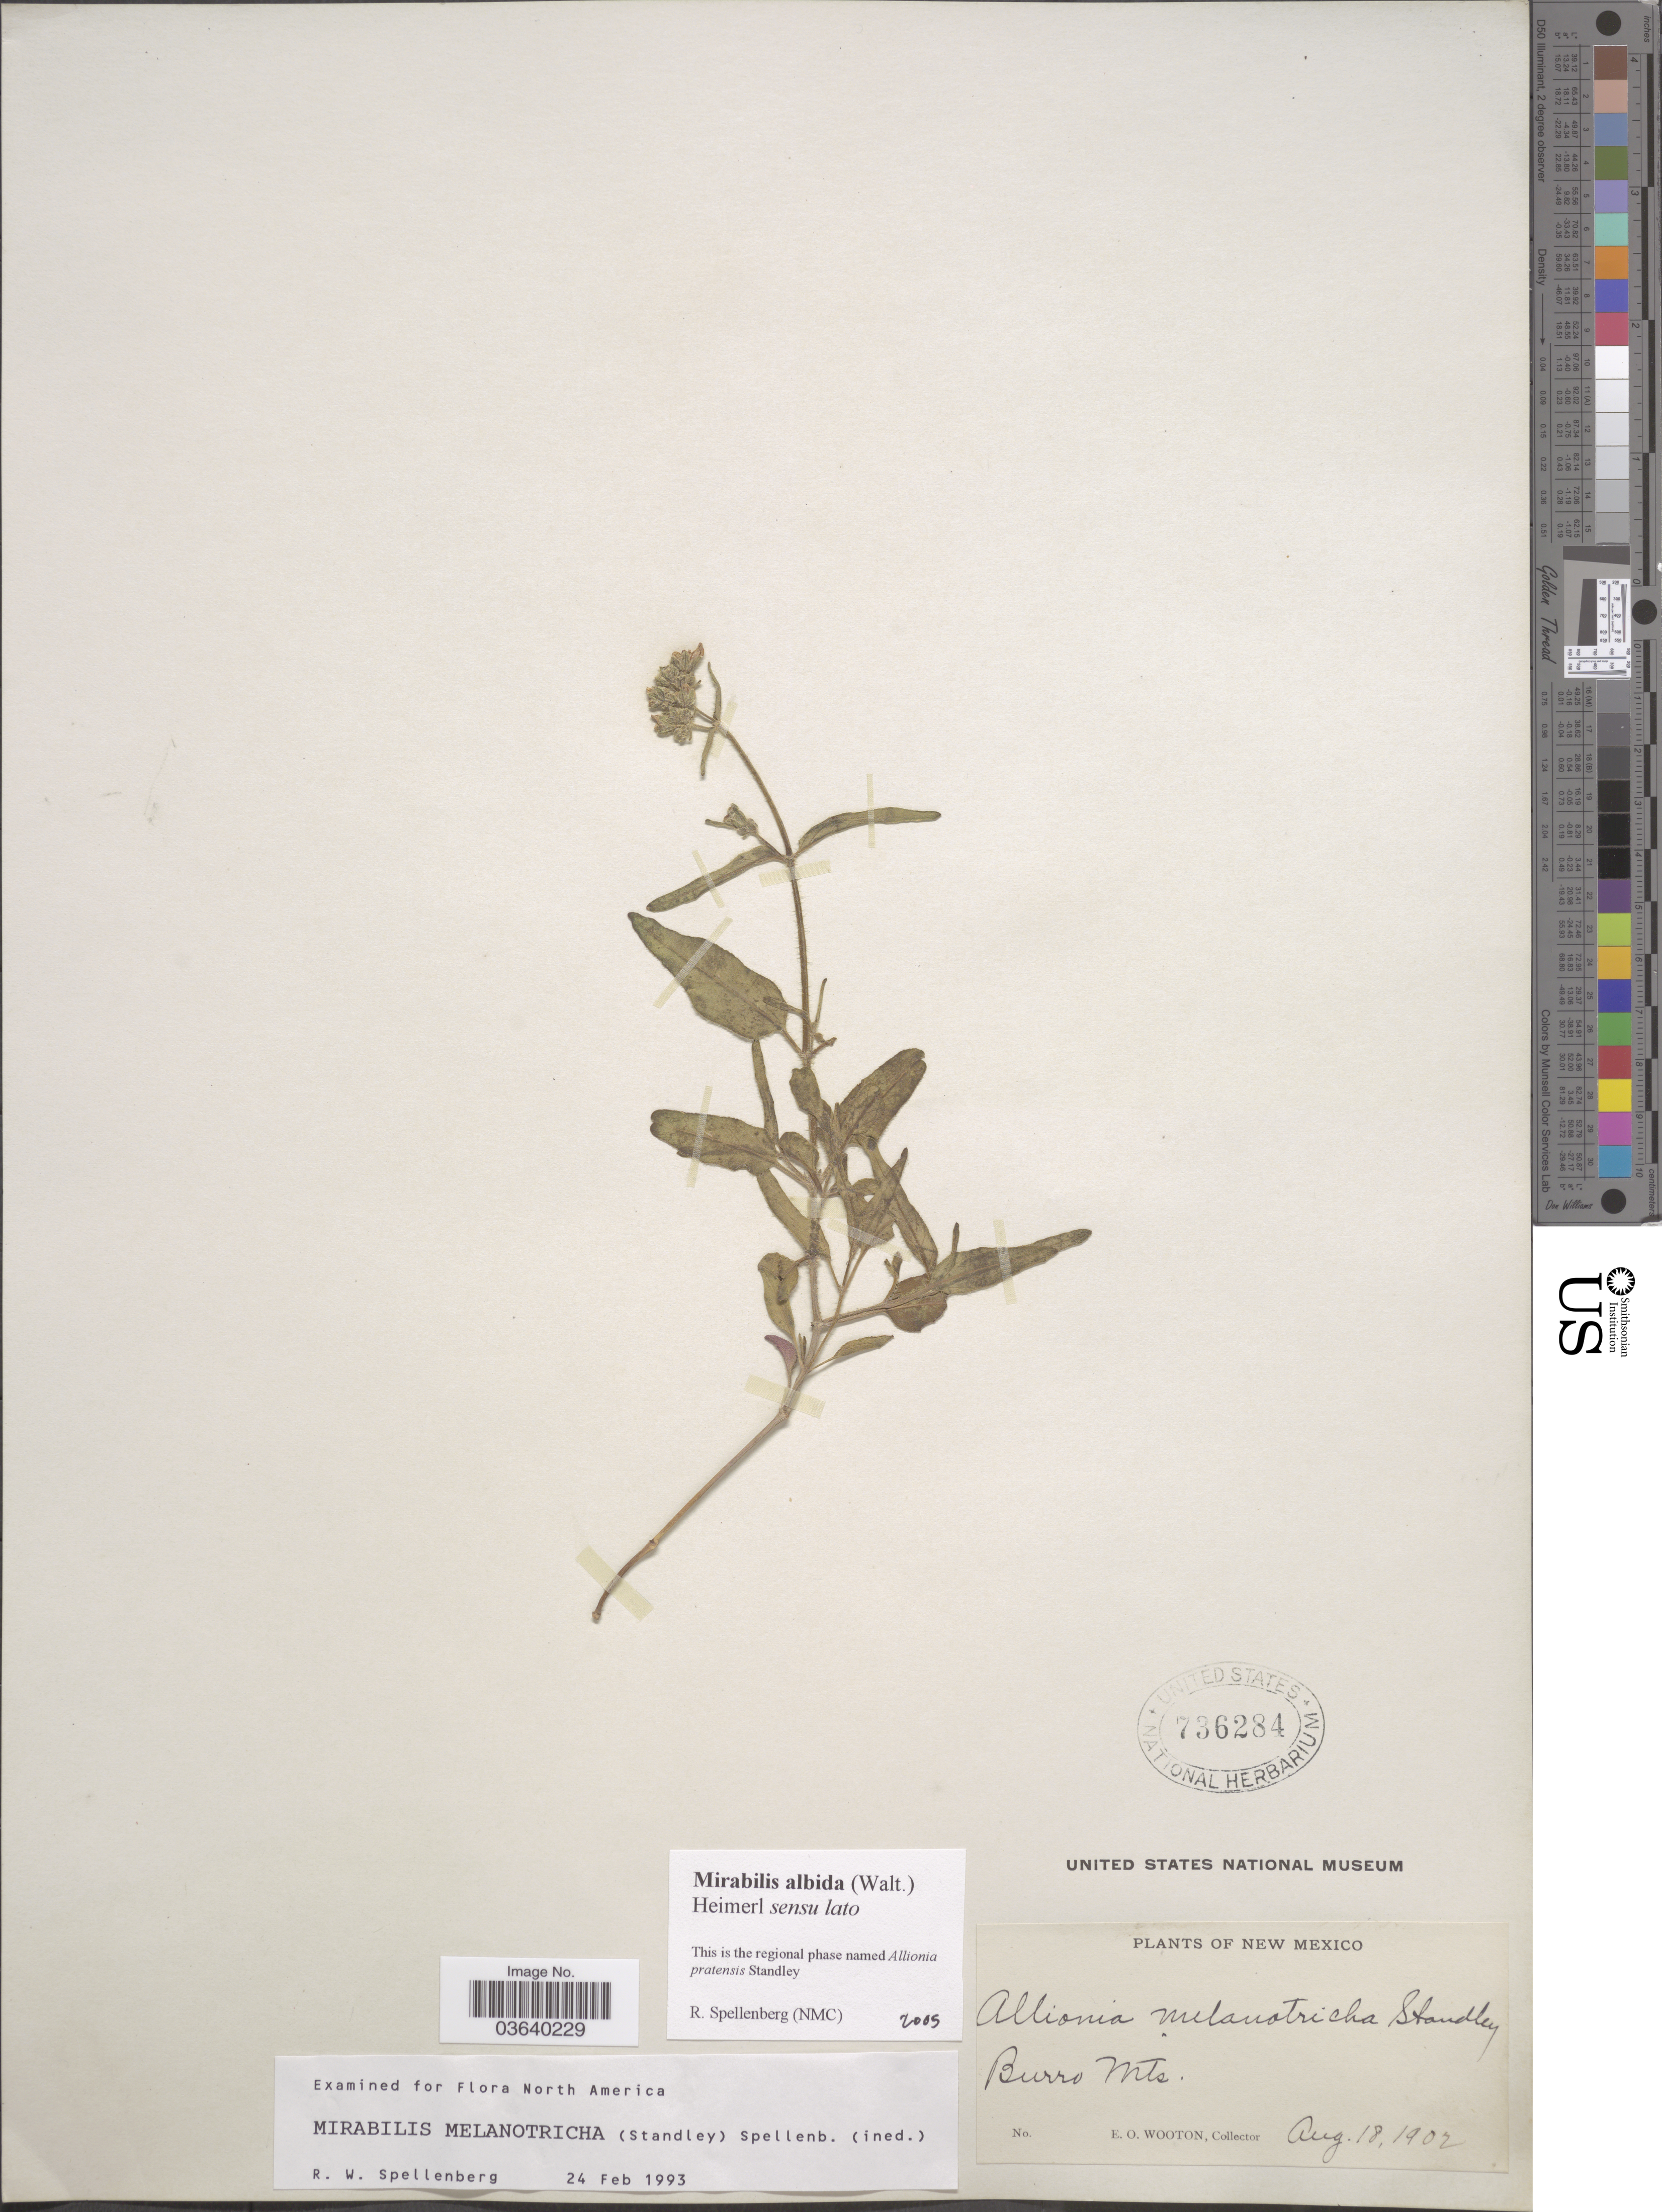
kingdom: Plantae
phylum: Tracheophyta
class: Magnoliopsida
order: Caryophyllales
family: Nyctaginaceae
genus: Mirabilis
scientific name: Mirabilis albida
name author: (Walter) Heimerl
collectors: E. O. Wooton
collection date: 1902-08-18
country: United States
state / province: New Mexico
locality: Burro Mts.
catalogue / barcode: US 736284